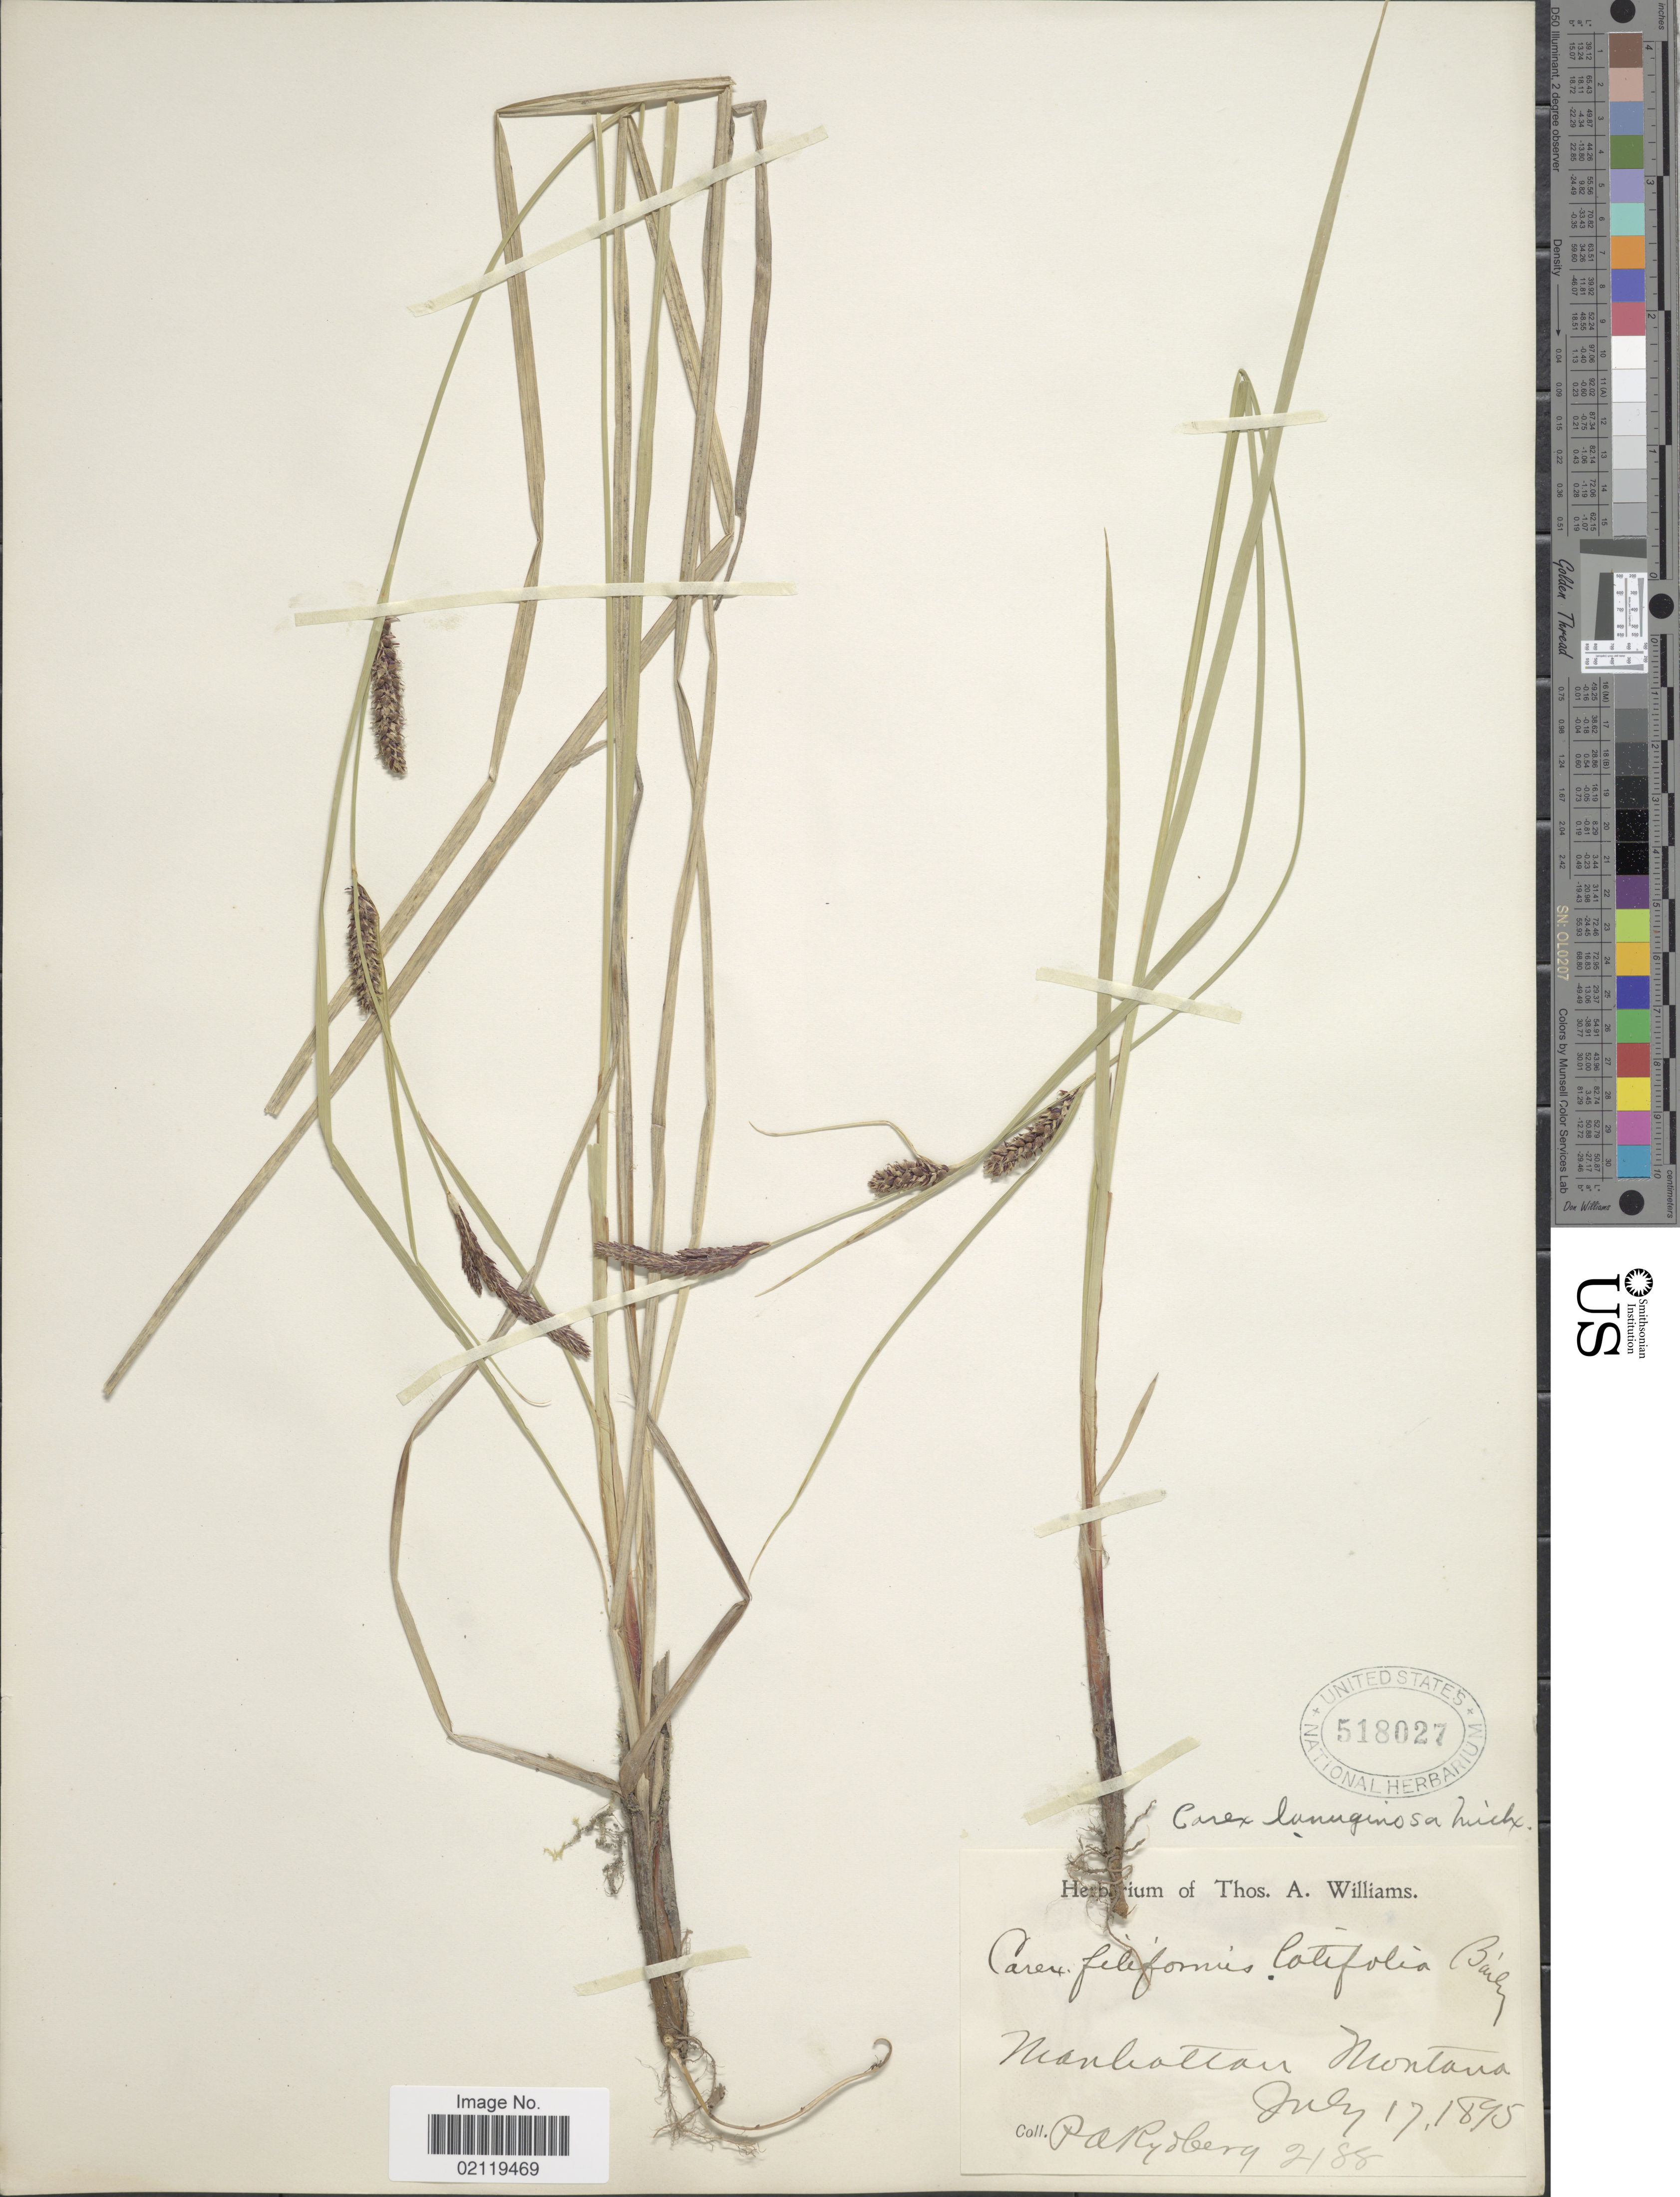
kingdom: Plantae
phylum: Tracheophyta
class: Liliopsida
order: Poales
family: Cyperaceae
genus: Carex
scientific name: Carex pellita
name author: Muhl. ex Willd.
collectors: P. A. Rydberg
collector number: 2188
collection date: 1895-07-17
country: United States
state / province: Montana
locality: Manhattan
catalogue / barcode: US 518027